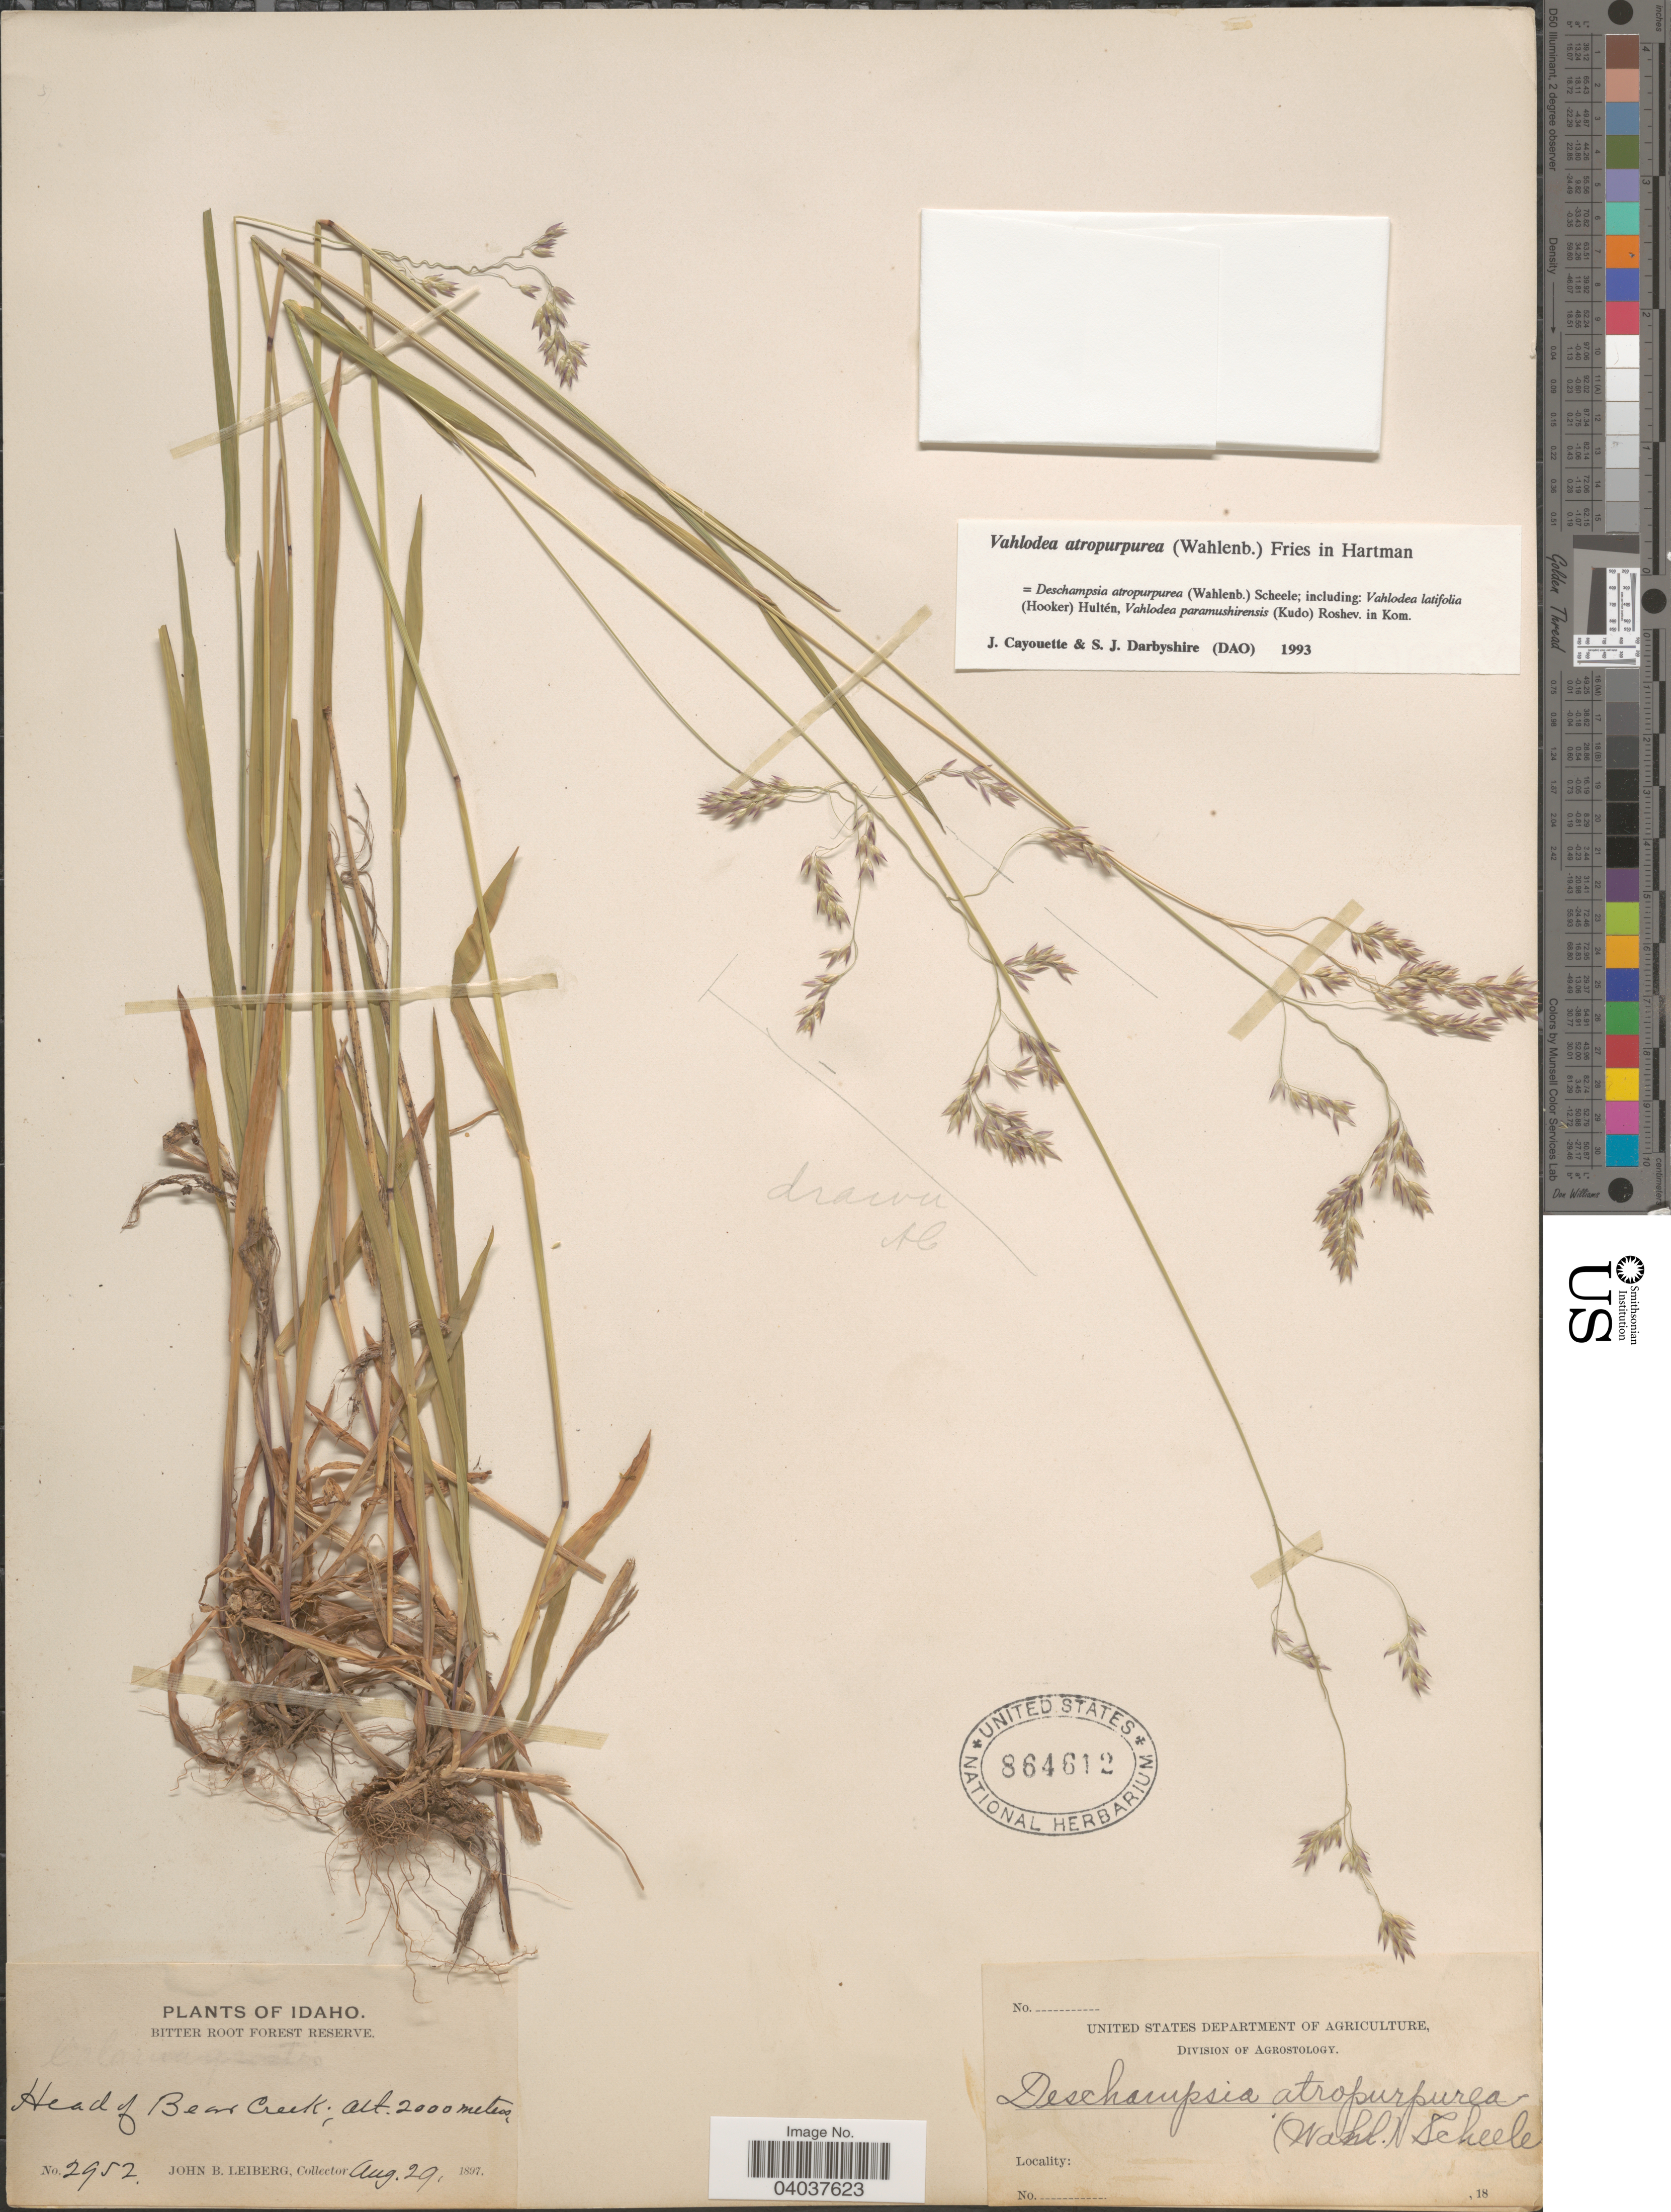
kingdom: Plantae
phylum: Tracheophyta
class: Liliopsida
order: Poales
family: Poaceae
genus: Vahlodea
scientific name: Vahlodea atropurpurea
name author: (Wahlenb.) Fr. ex Hartm.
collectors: J. B. Leiberg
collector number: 2952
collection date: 1897-08-29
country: United States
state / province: Idaho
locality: Bitter Root Forest Reserve. Head of Bear Creek.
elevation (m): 2000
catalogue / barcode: US 864612